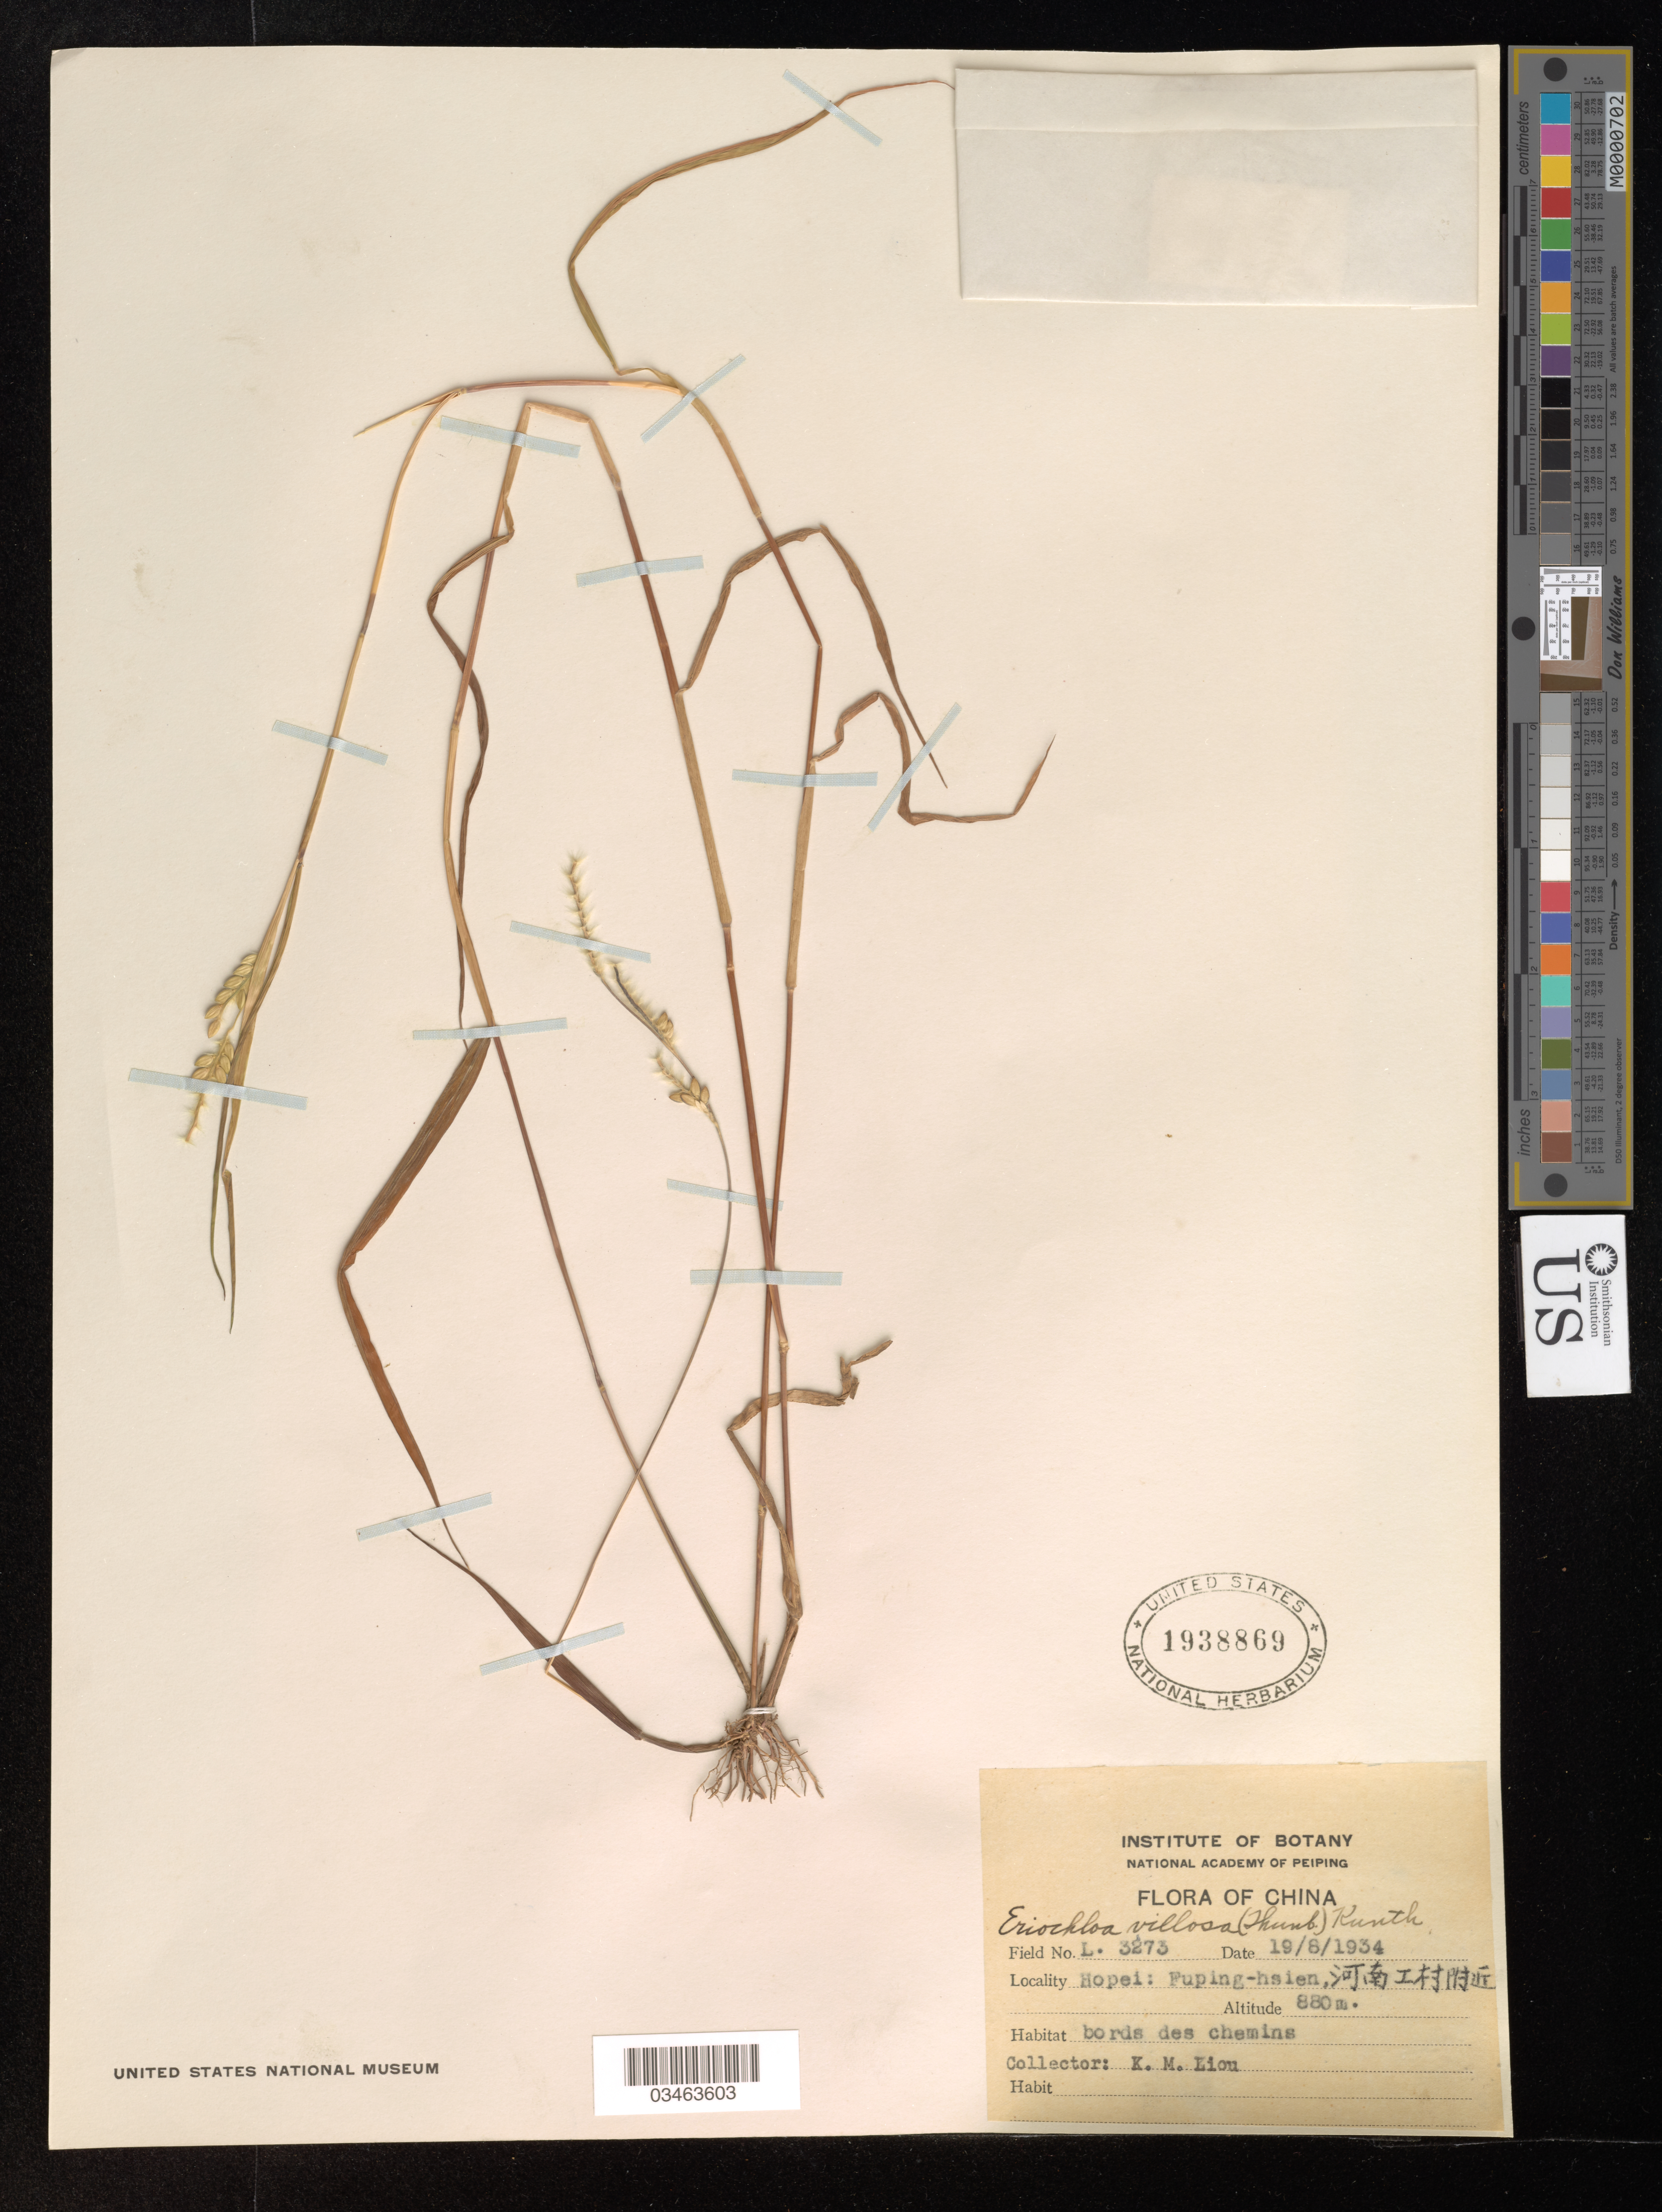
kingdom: Plantae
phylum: Tracheophyta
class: Liliopsida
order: Poales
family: Poaceae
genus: Eriochloa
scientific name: Eriochloa villosa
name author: (Thunb.) Kunth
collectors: K. Eiou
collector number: L. 3273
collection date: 1934-08-19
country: China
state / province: Hebei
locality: Hopei: Fuping-hsien, X.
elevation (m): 880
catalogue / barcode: US 1938869